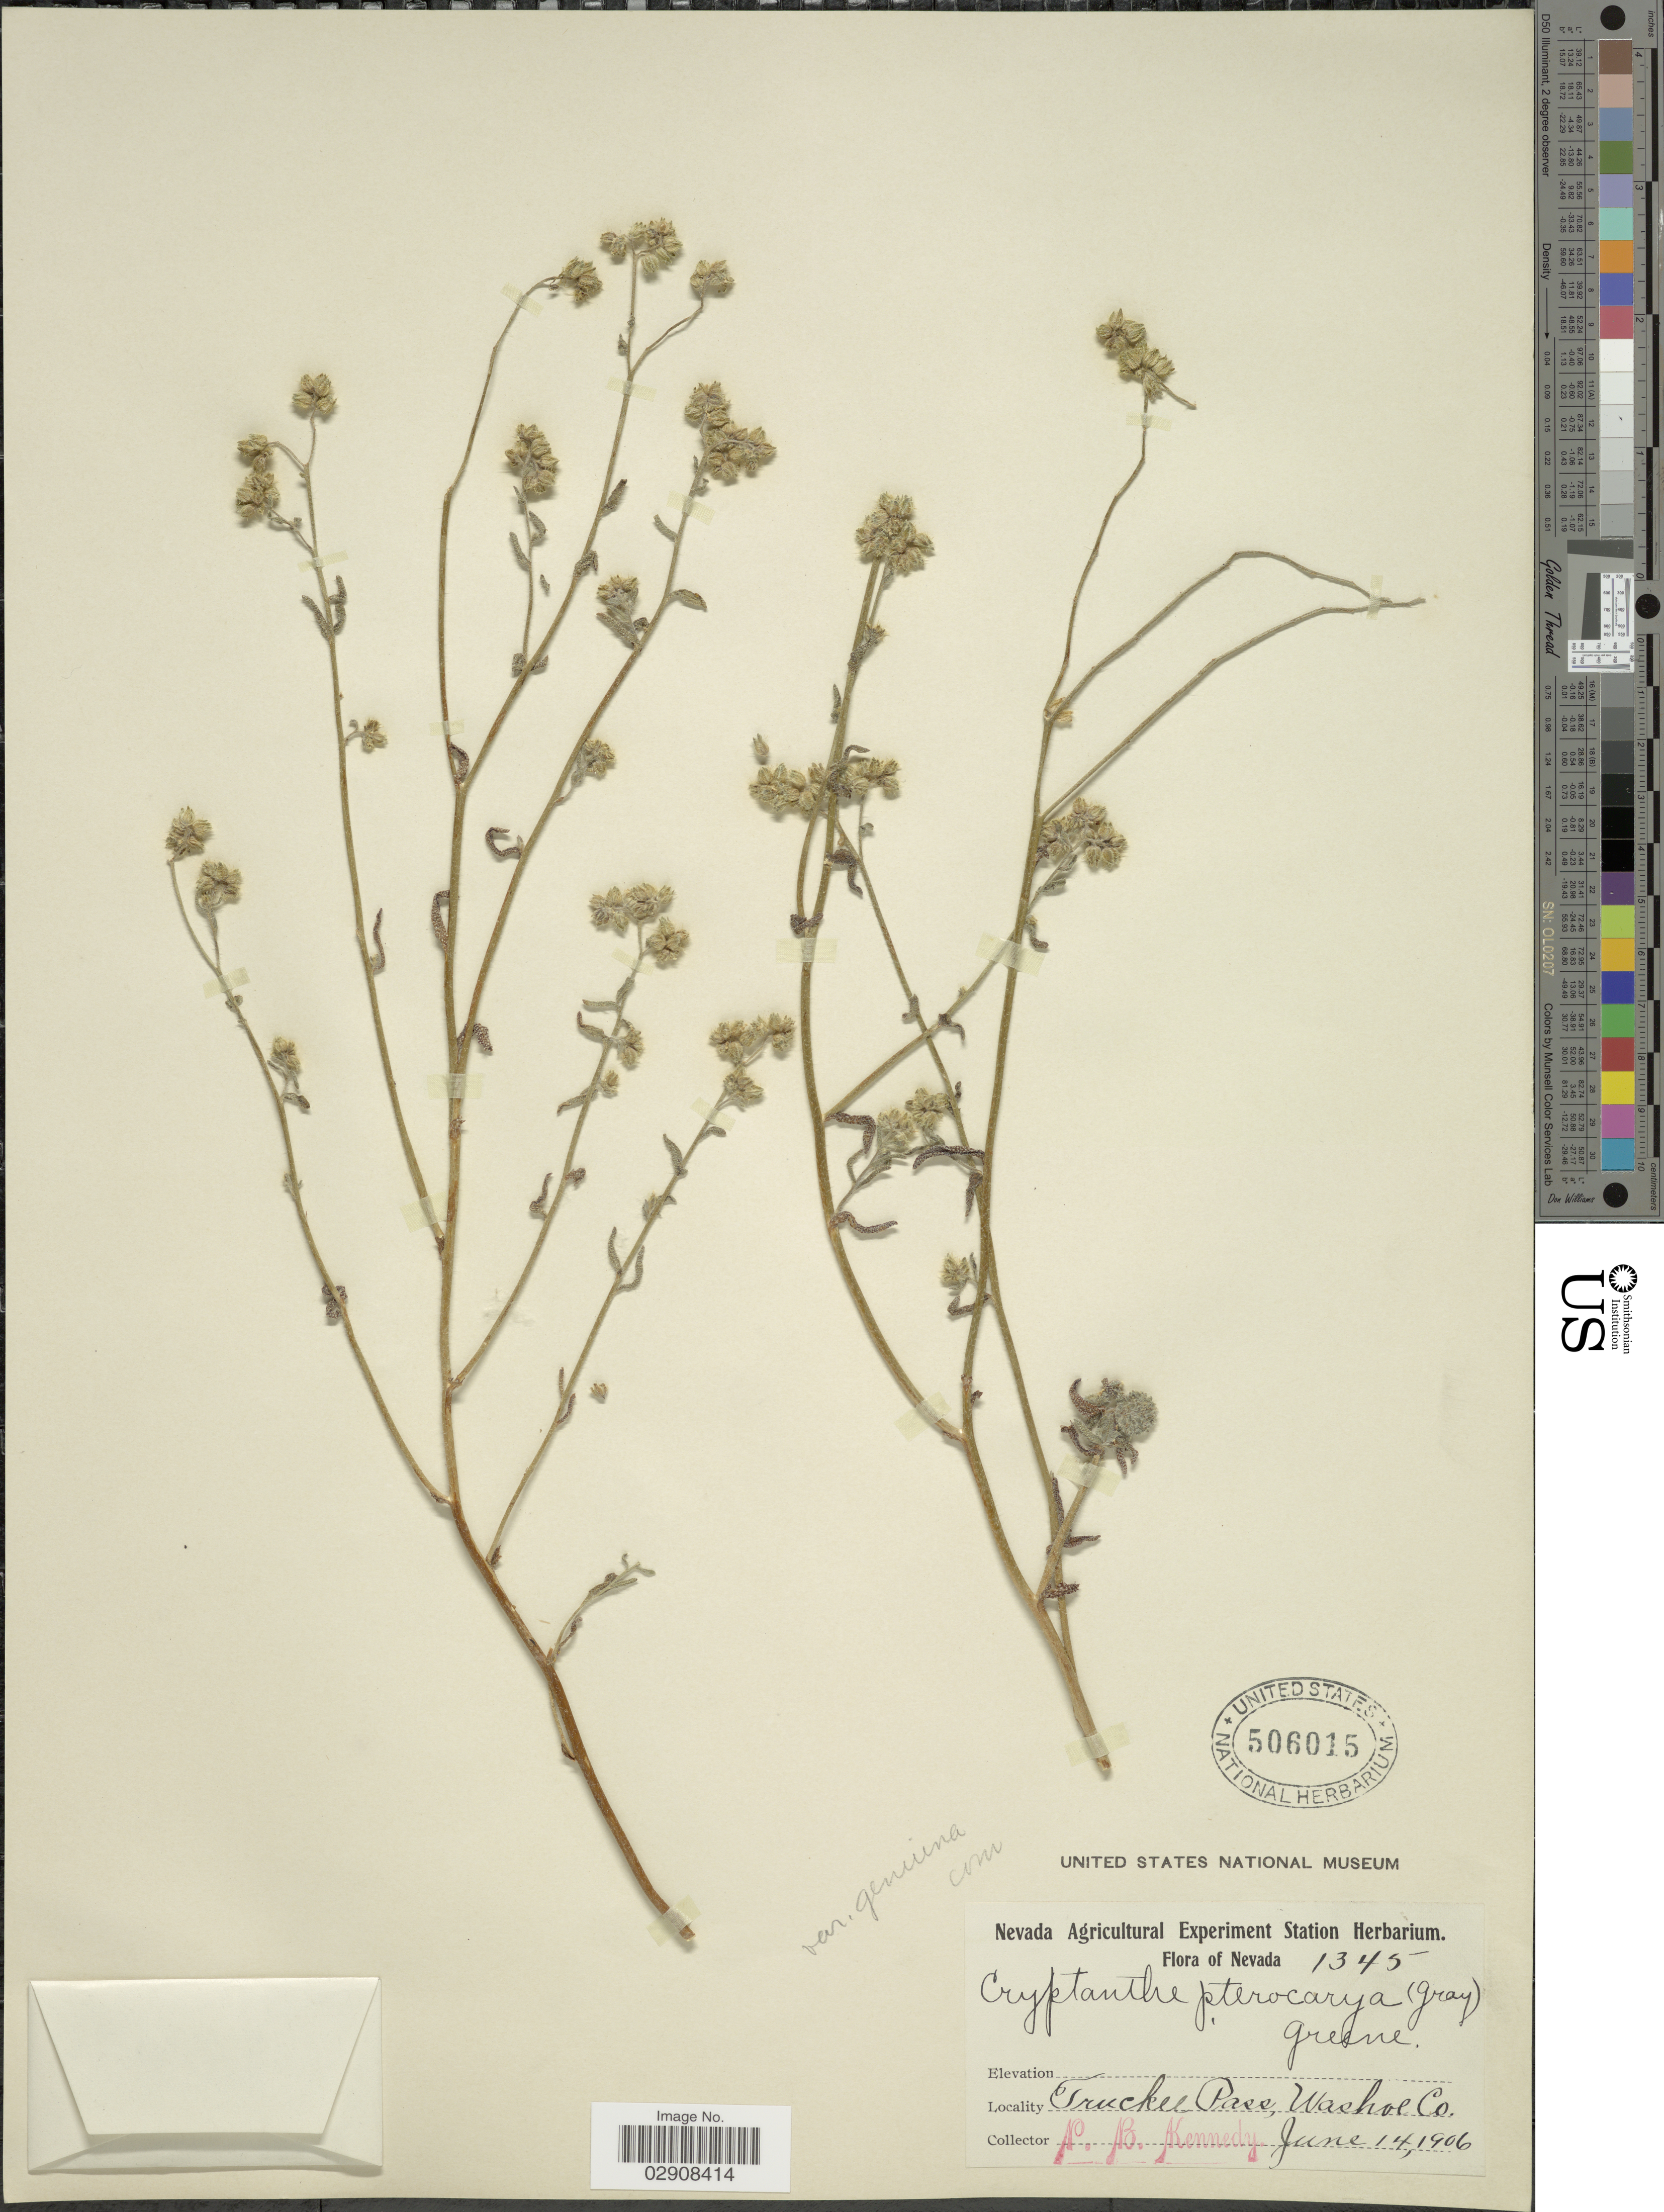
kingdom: Plantae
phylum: Tracheophyta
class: Magnoliopsida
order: Boraginales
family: Boraginaceae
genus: Cryptantha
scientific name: Cryptantha pterocarya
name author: (Torr.) Greene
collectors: N. Kennedy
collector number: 1345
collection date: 1906-06-14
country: United States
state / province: Nevada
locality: Truckee Pass, Washoe Co.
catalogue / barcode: US 506015